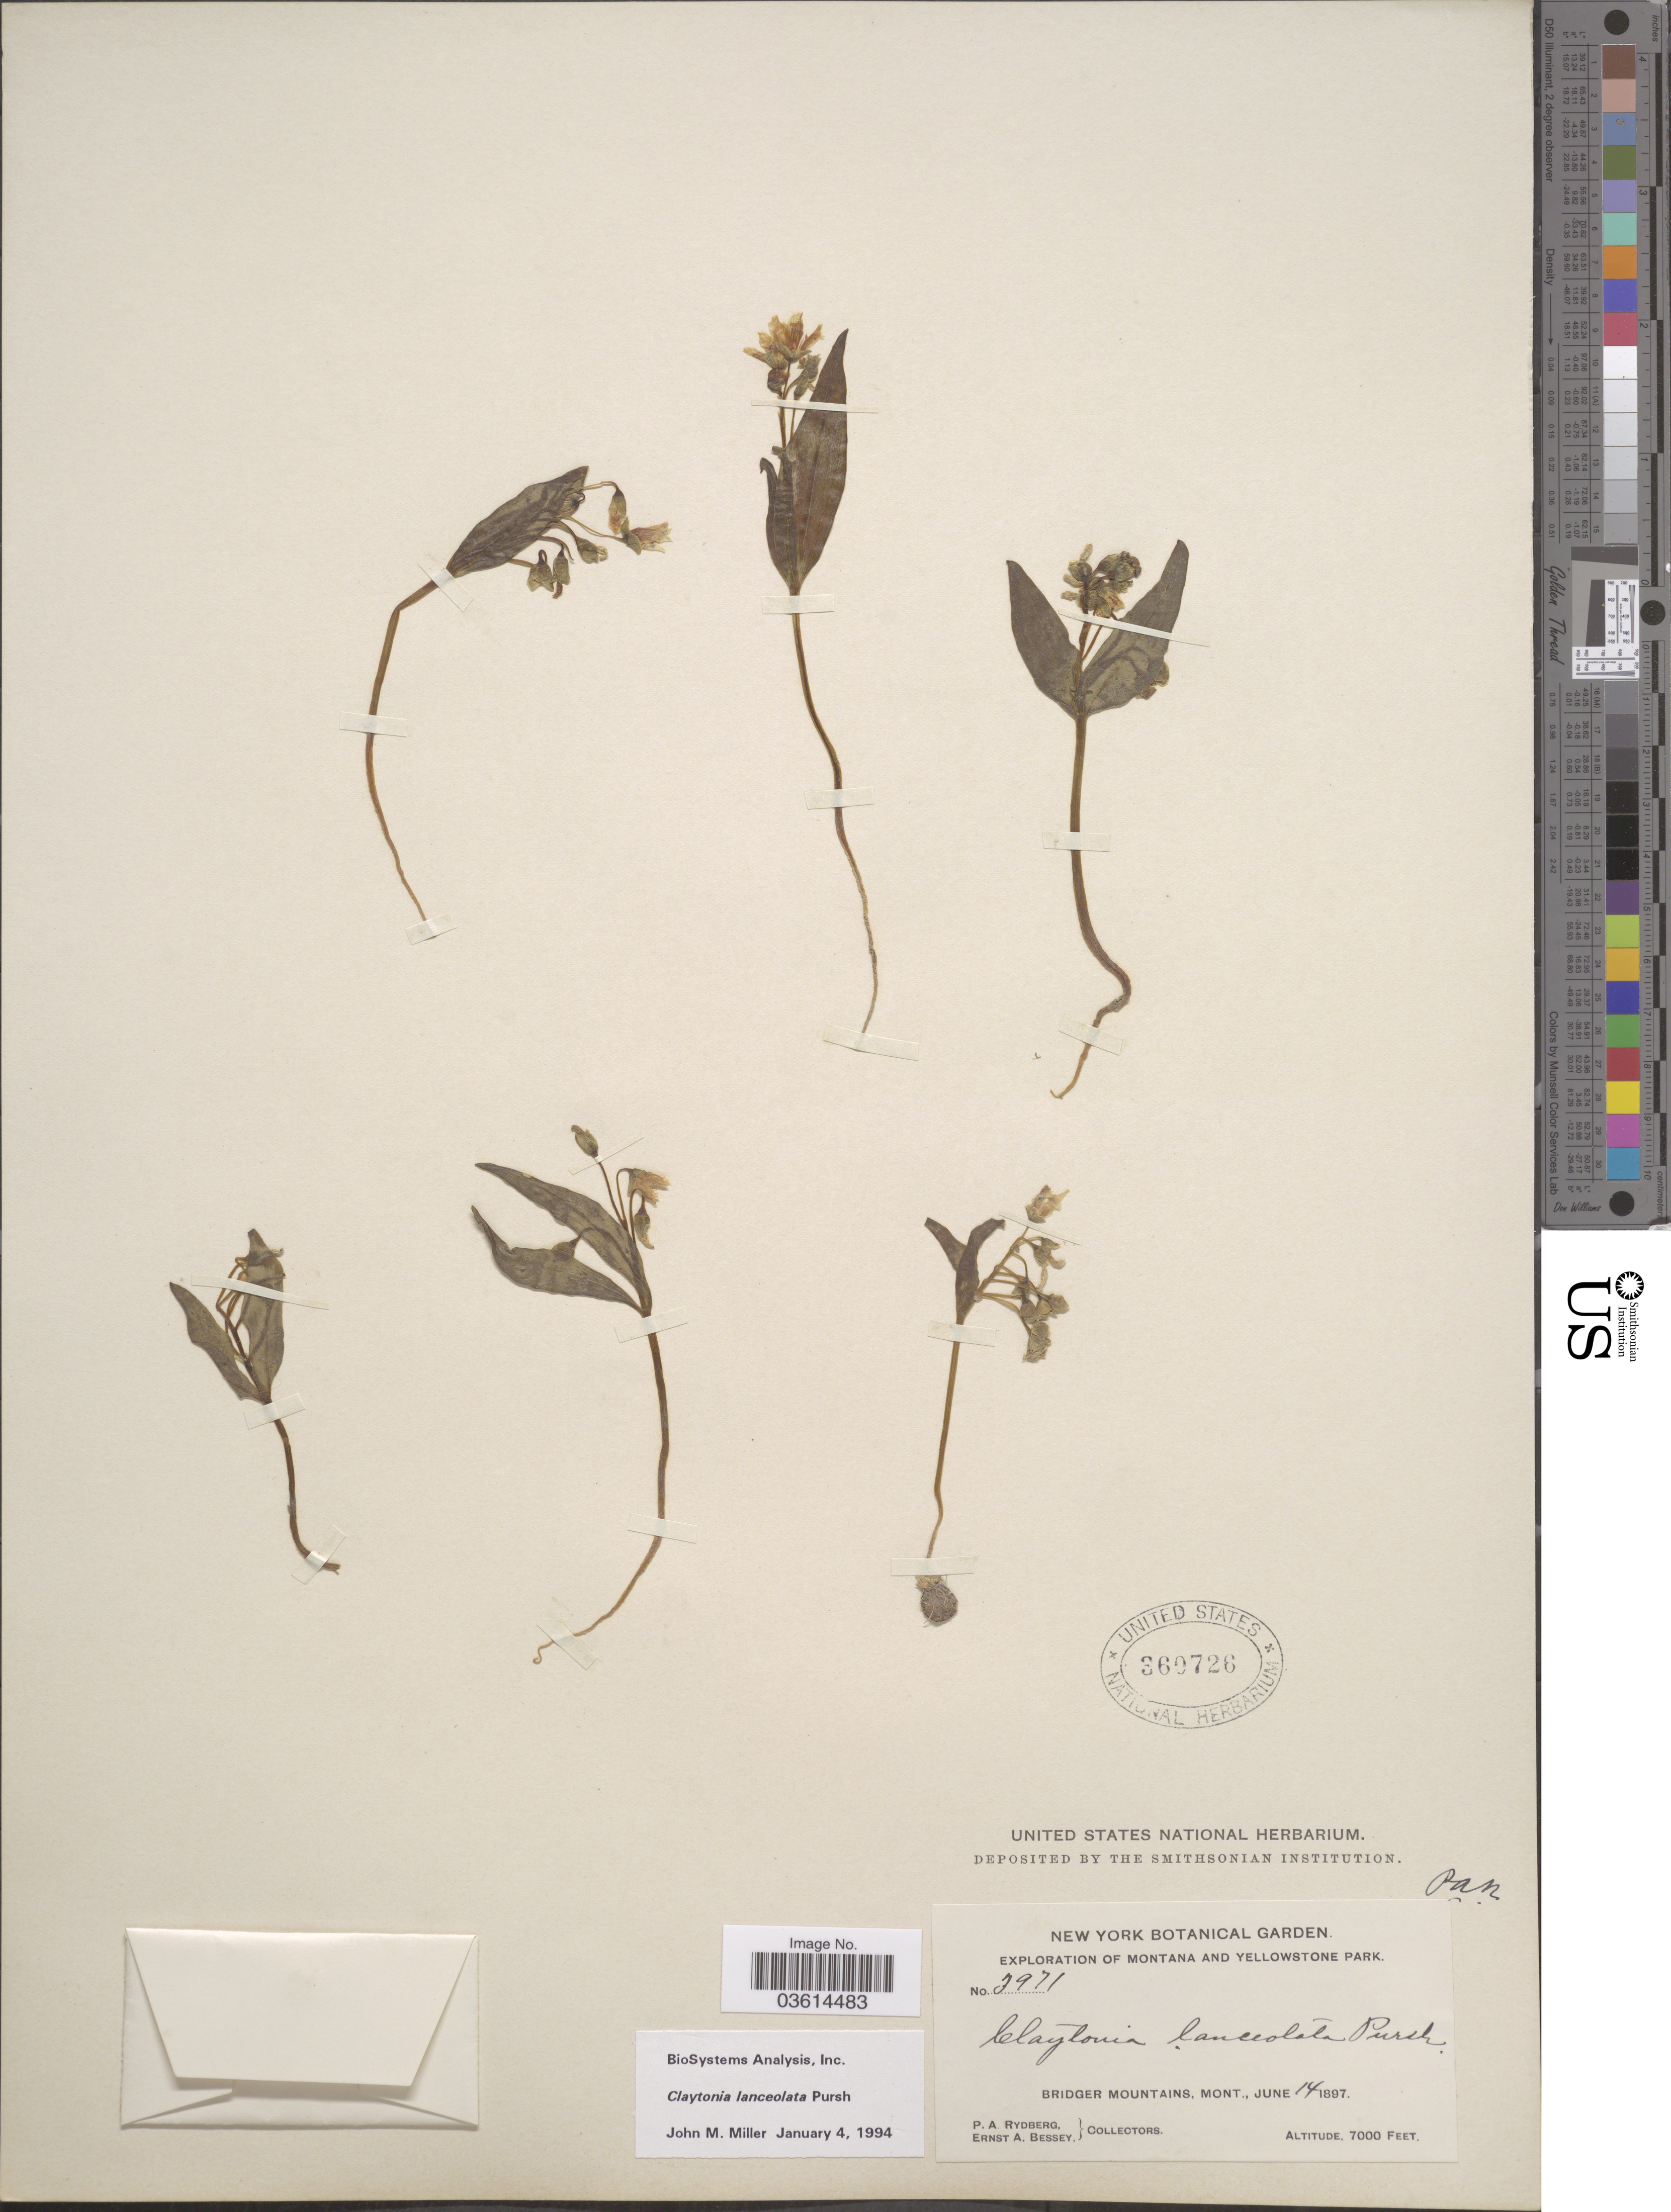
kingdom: Plantae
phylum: Tracheophyta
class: Magnoliopsida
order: Caryophyllales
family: Montiaceae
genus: Claytonia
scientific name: Claytonia lanceolata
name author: Pursh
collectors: P. A. Rydberg & E. A. Bessey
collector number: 3971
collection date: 1897-06-14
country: United States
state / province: Montana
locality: Yellowstone Park. Bridger Mountains.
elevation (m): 2134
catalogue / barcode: US 360726